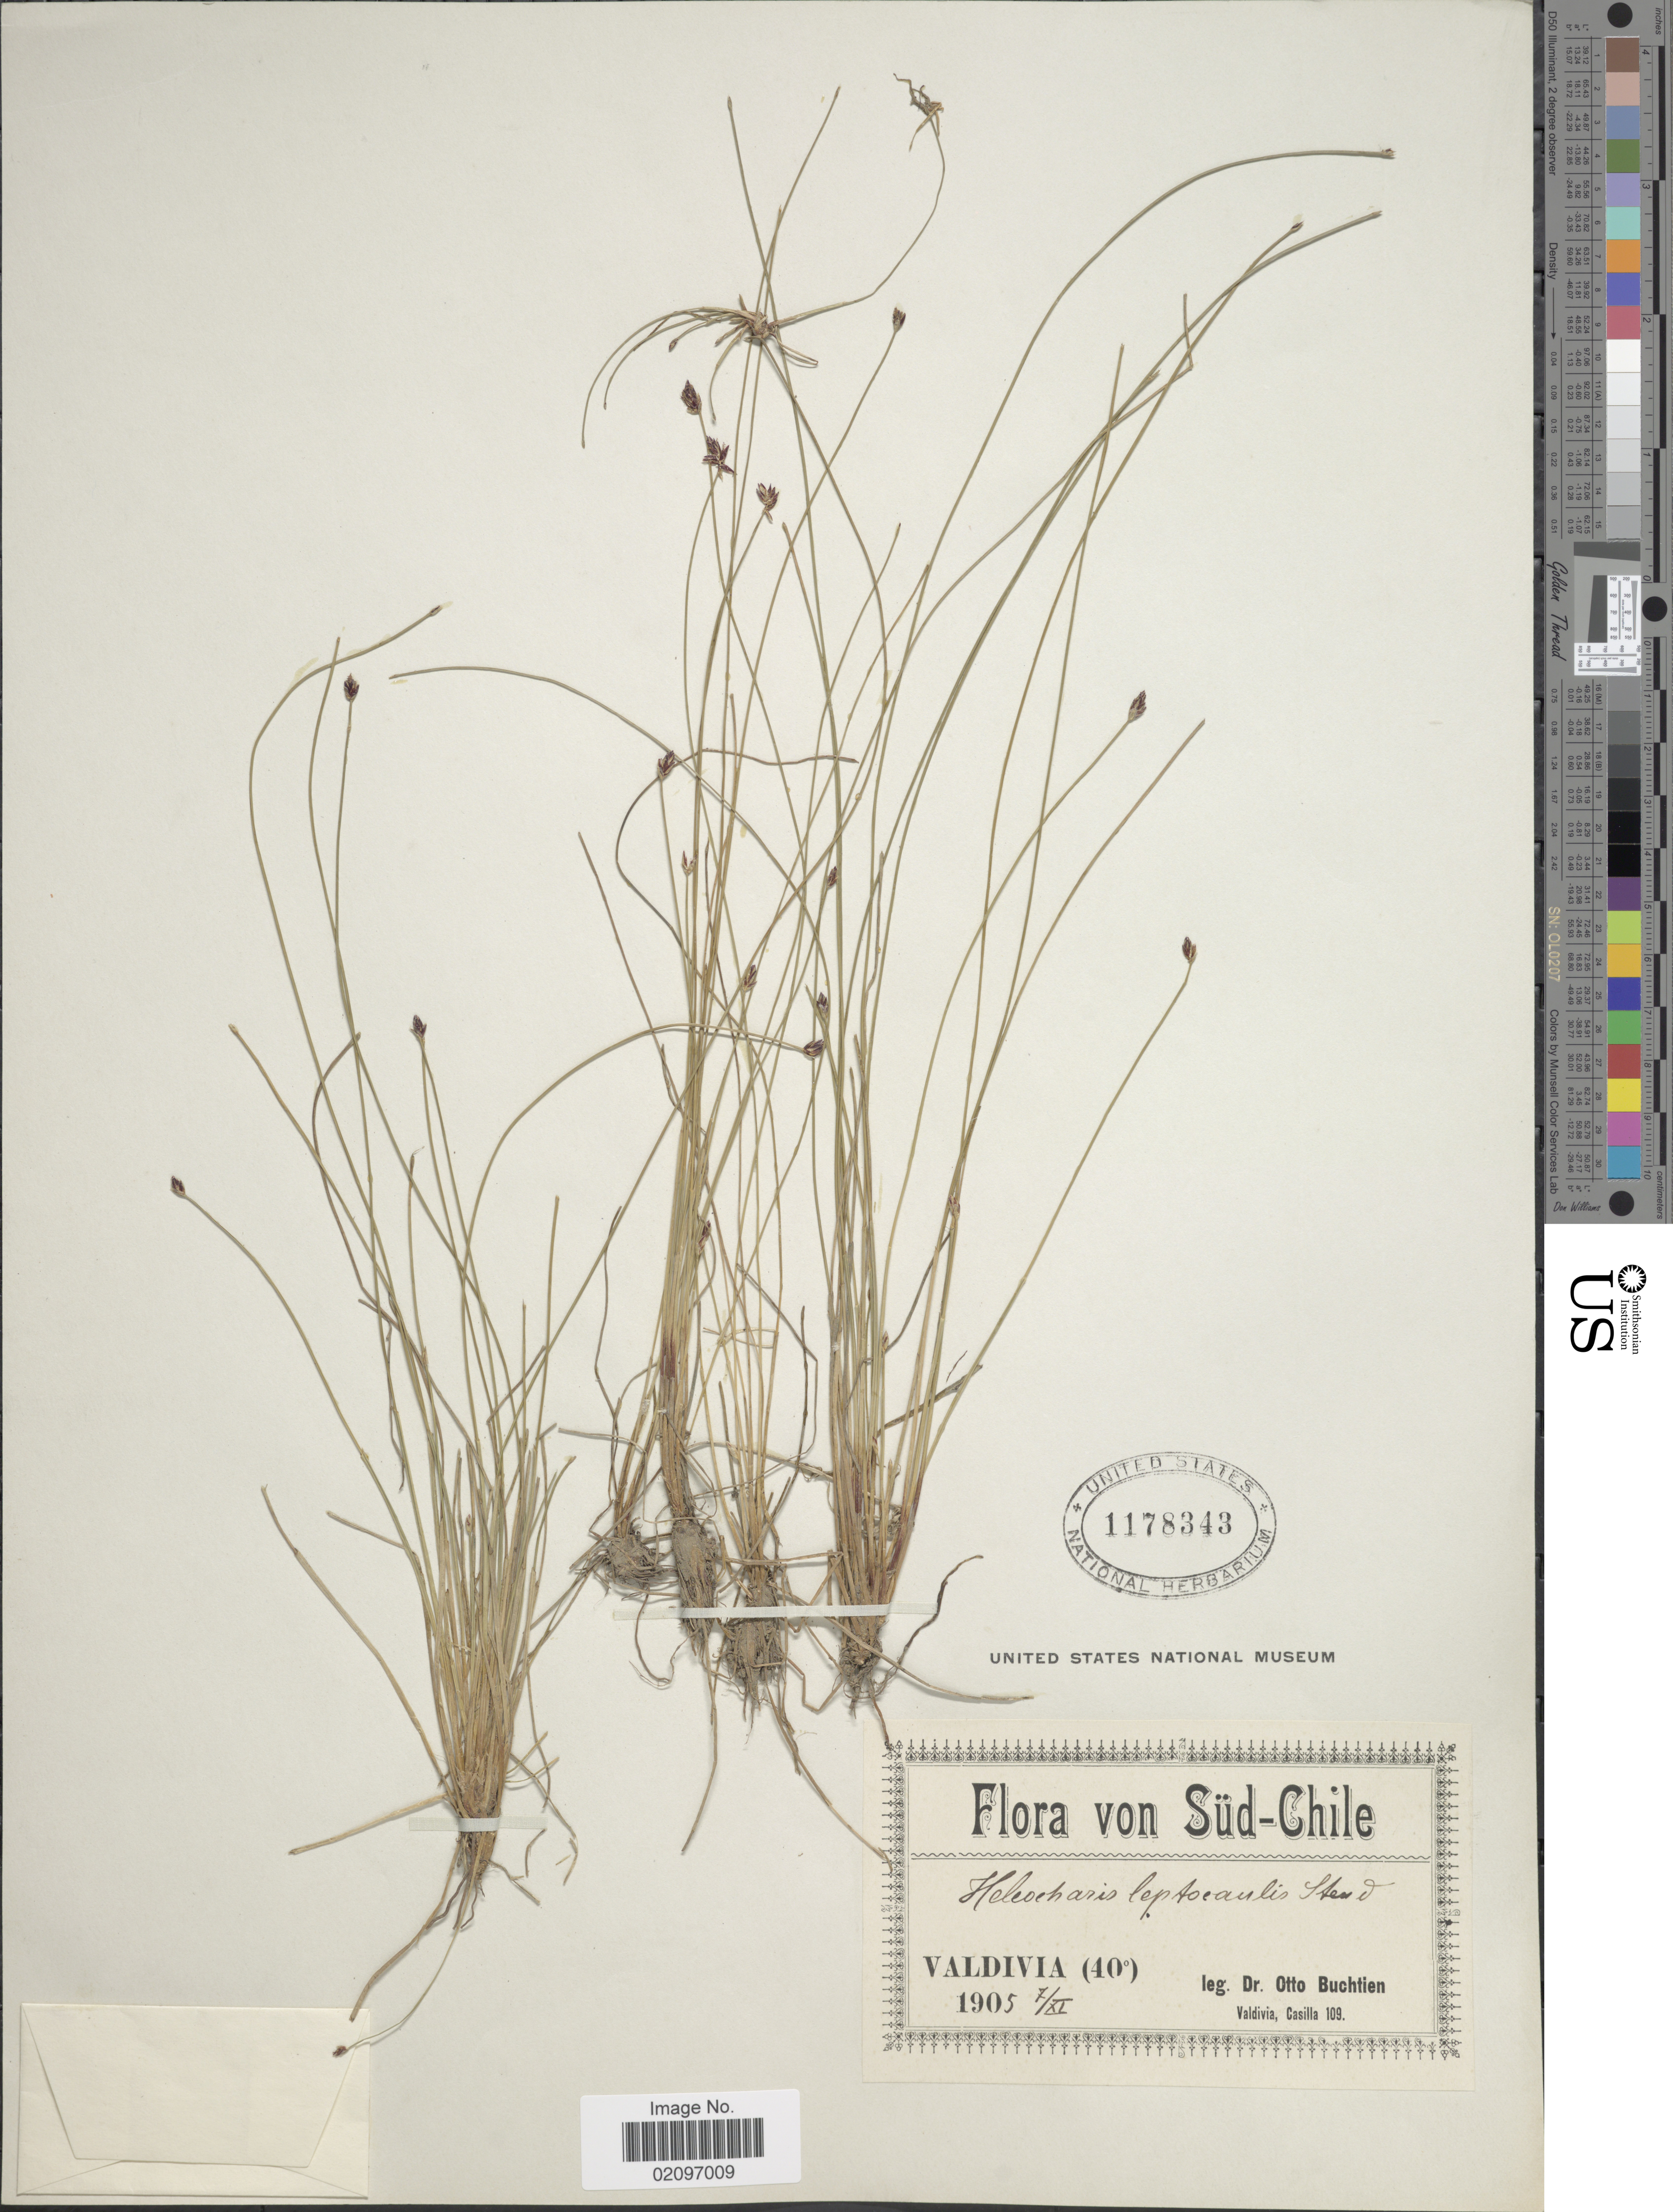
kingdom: Plantae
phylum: Tracheophyta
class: Liliopsida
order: Poales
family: Cyperaceae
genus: Eleocharis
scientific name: Eleocharis pachycarpa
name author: É. Desv.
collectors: O. Buchtien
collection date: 1905-11-07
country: Chile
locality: Sud-Chile, Valdivia.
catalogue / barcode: US 1178343